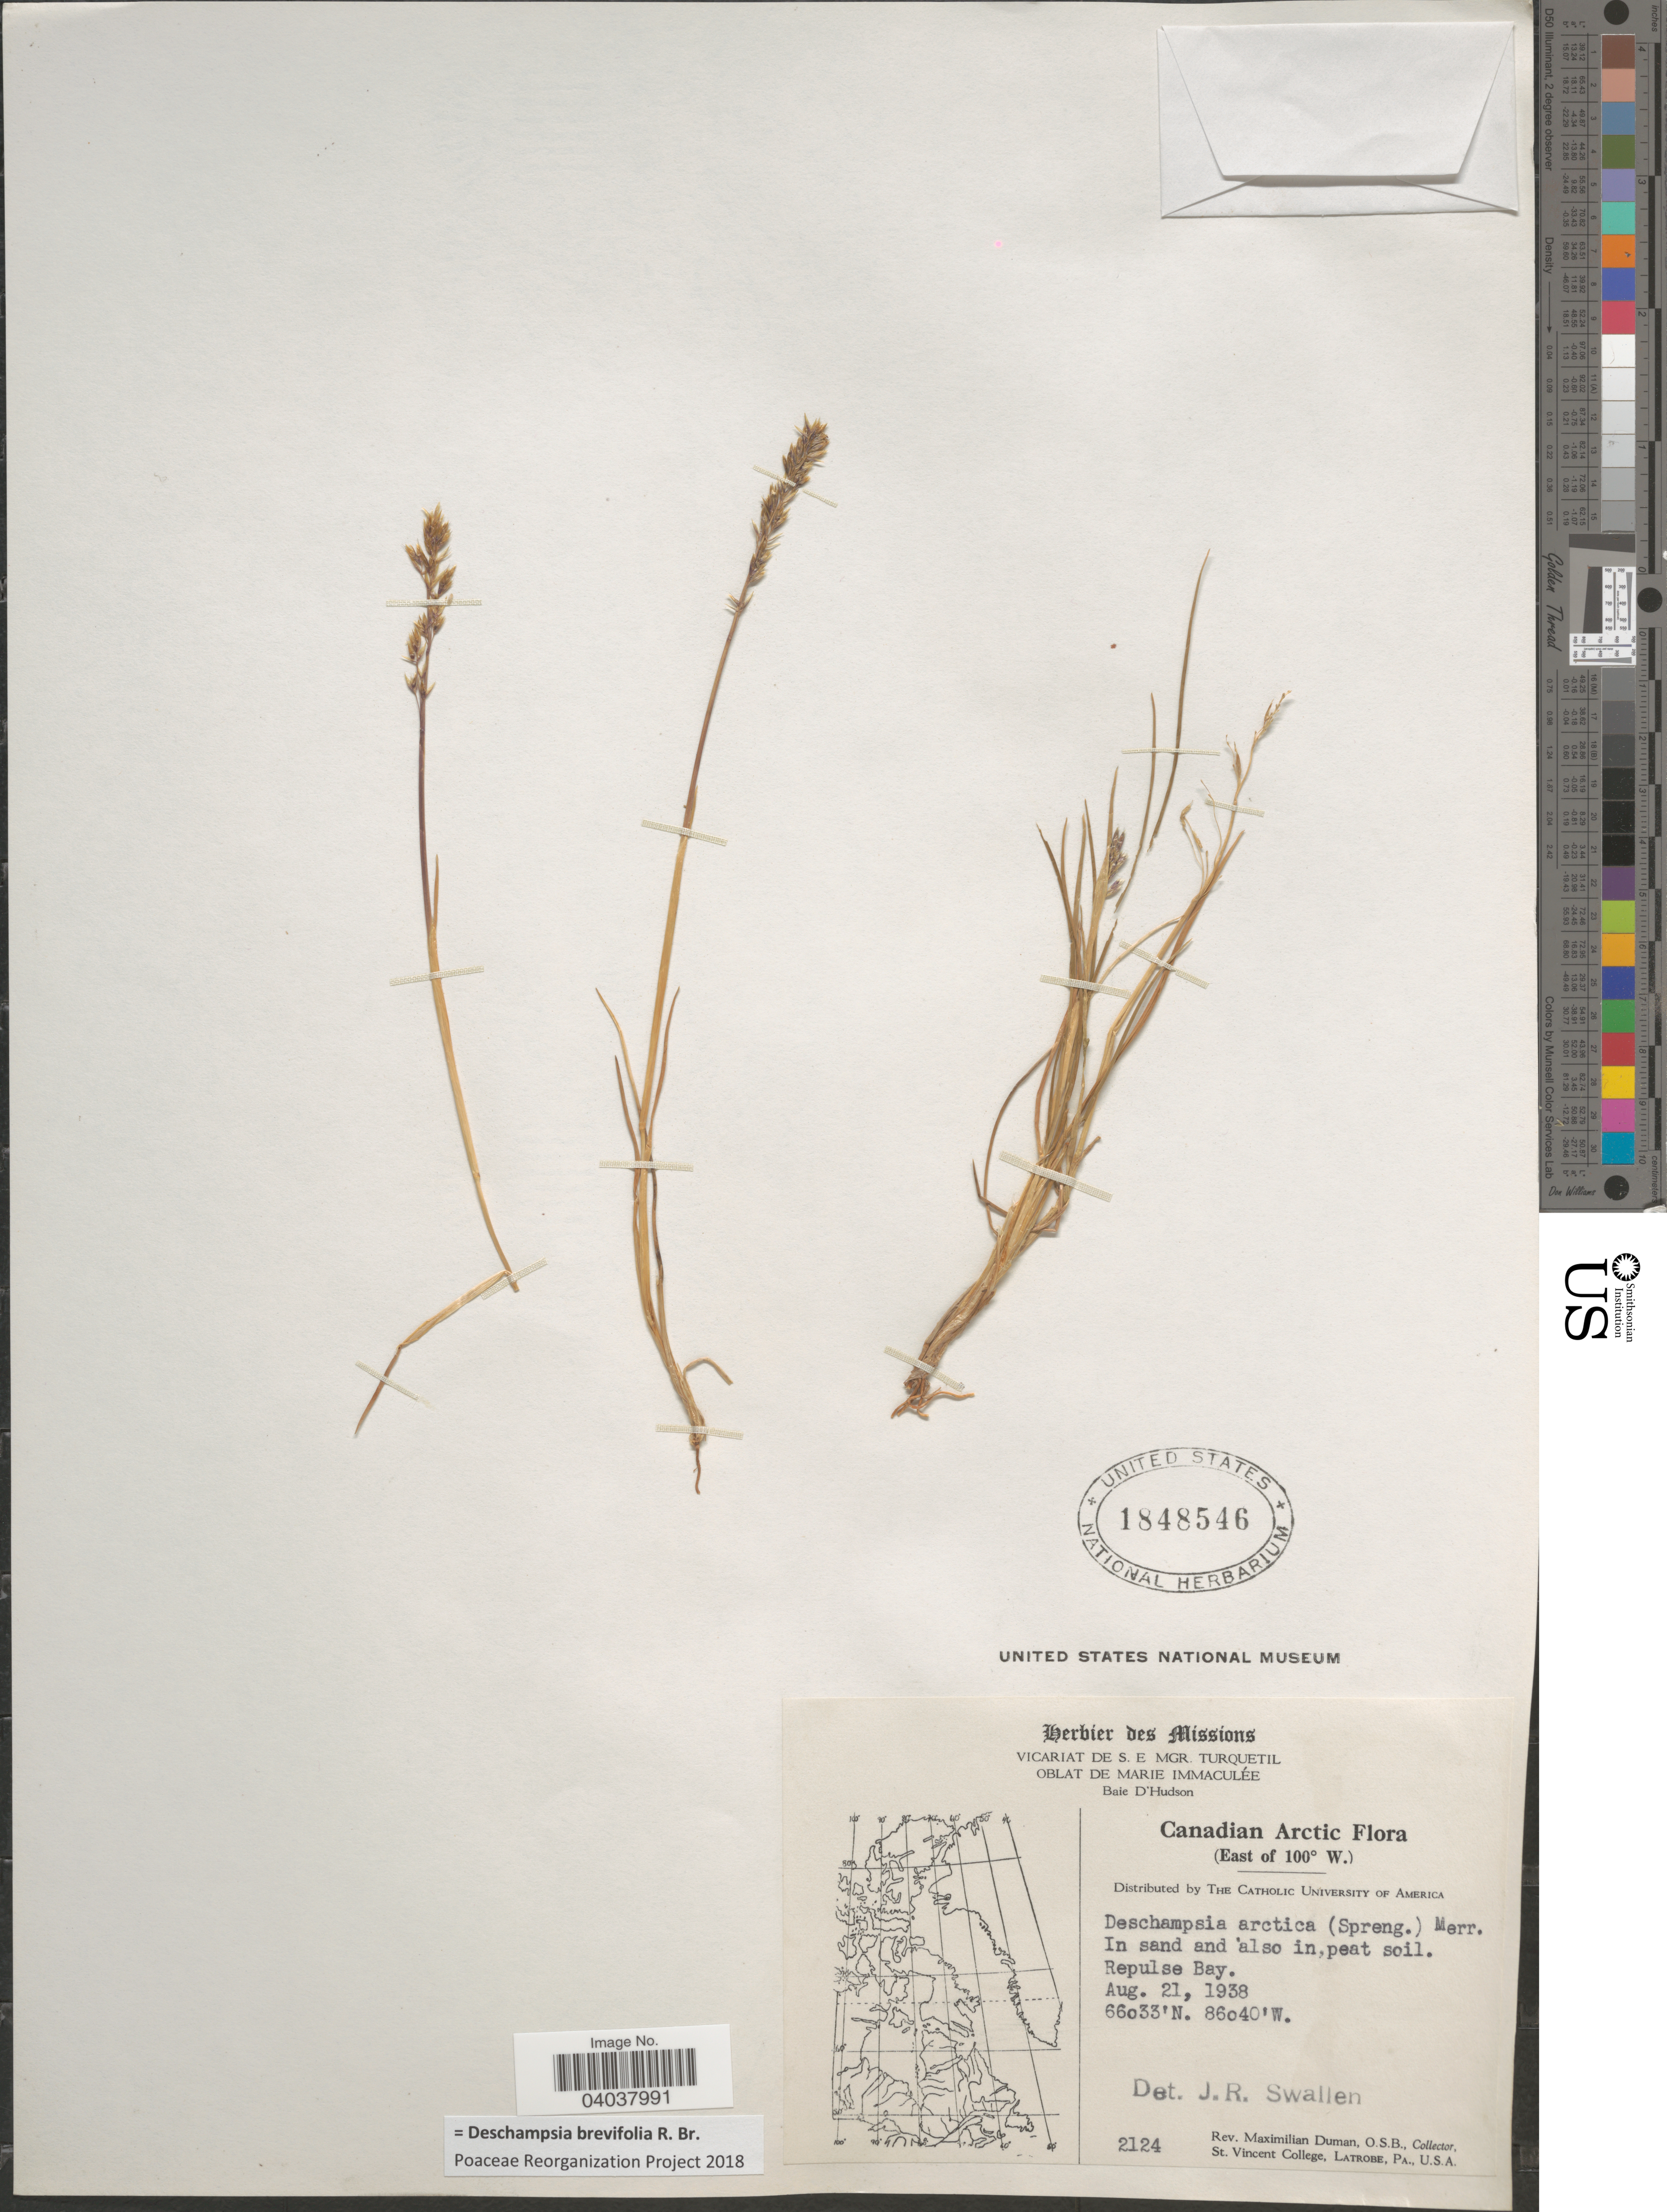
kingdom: Plantae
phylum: Tracheophyta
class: Liliopsida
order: Poales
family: Poaceae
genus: Deschampsia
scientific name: Deschampsia brevifolia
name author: R. Br. in Parry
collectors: M. Duman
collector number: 2124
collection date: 1938-08-21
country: Canada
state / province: Nunavut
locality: Canadian Arctic. (East of 100° W.). Repulse Bay.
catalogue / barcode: US 1848546